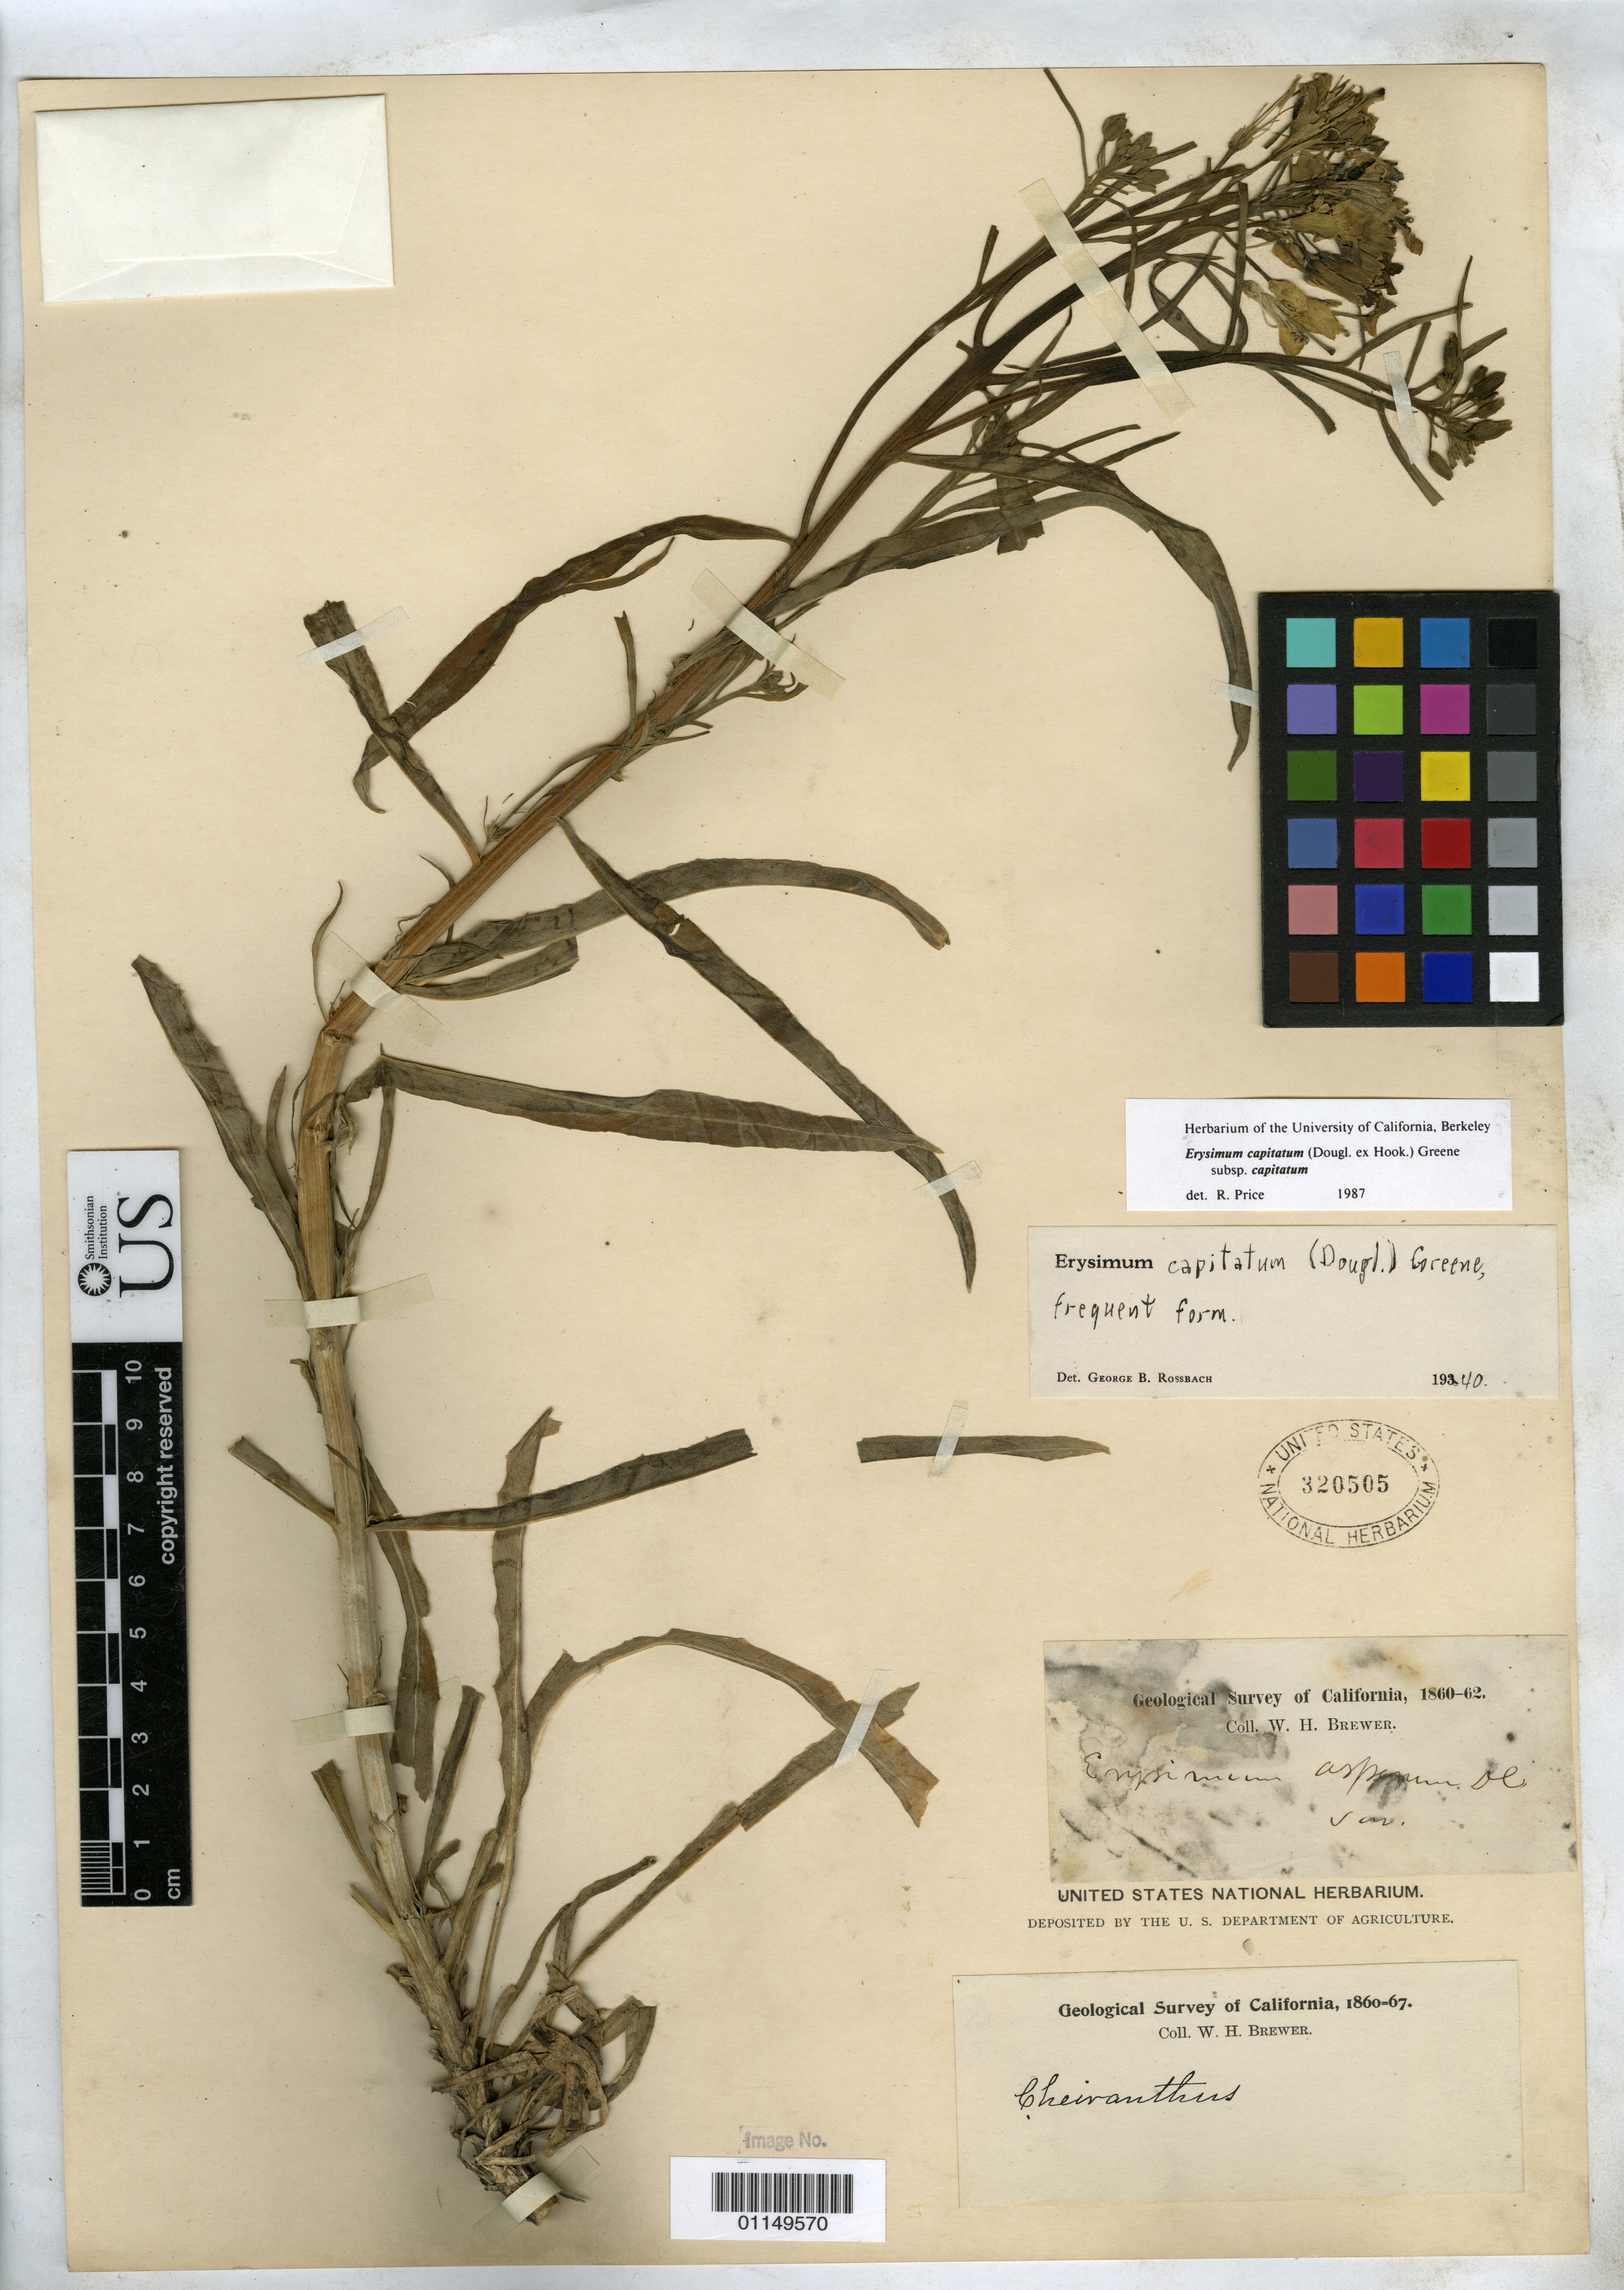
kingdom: Plantae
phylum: Tracheophyta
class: Magnoliopsida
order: Brassicales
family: Brassicaceae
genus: Erysimum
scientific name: Erysimum capitatum subsp. capitatum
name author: (Douglas ex Hook.) Greene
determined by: Price, R.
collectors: W. H. Brewer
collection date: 1860/1867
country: United States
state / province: California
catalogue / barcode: US 320505